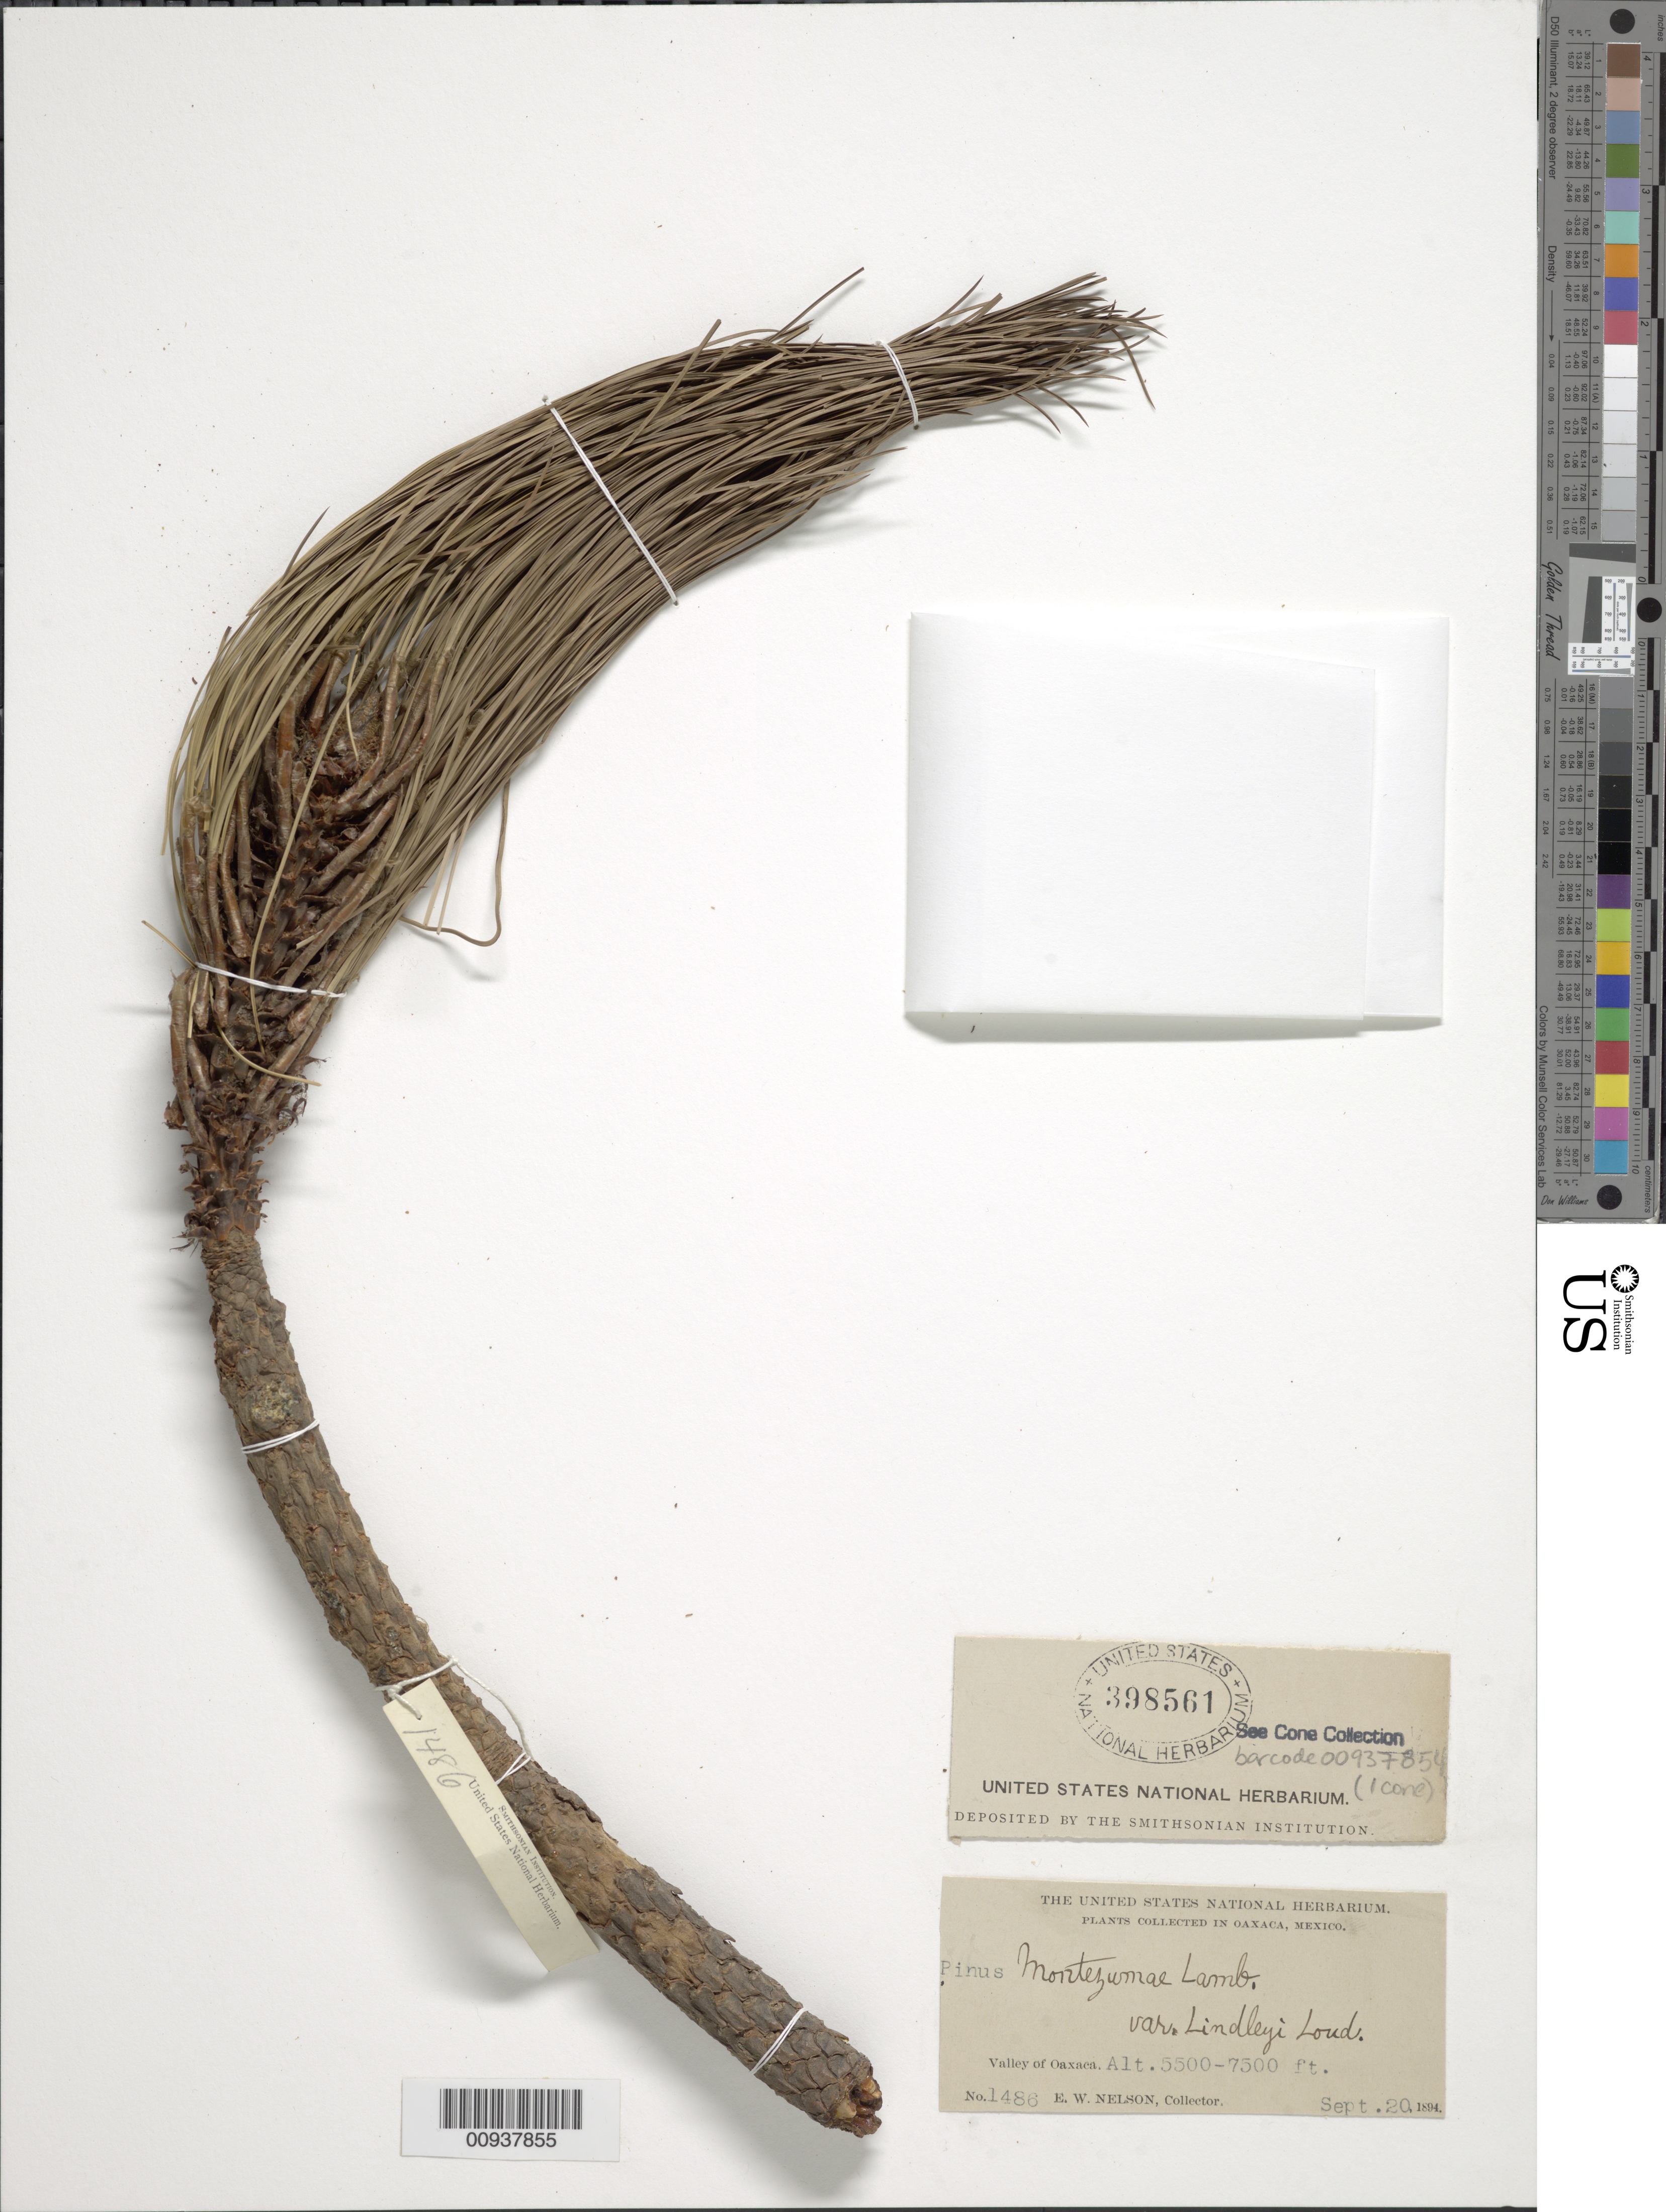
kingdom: Plantae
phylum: Tracheophyta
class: Pinopsida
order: Pinales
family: Pinaceae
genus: Pinus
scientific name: Pinus montezumae var. lindleyi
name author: Loudon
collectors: E. W. Nelson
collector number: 1486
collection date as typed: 20 Sep 1894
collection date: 1894-09-20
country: Mexico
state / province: Oaxaca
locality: Valley of Oaxaca.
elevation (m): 1676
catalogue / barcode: US 398561